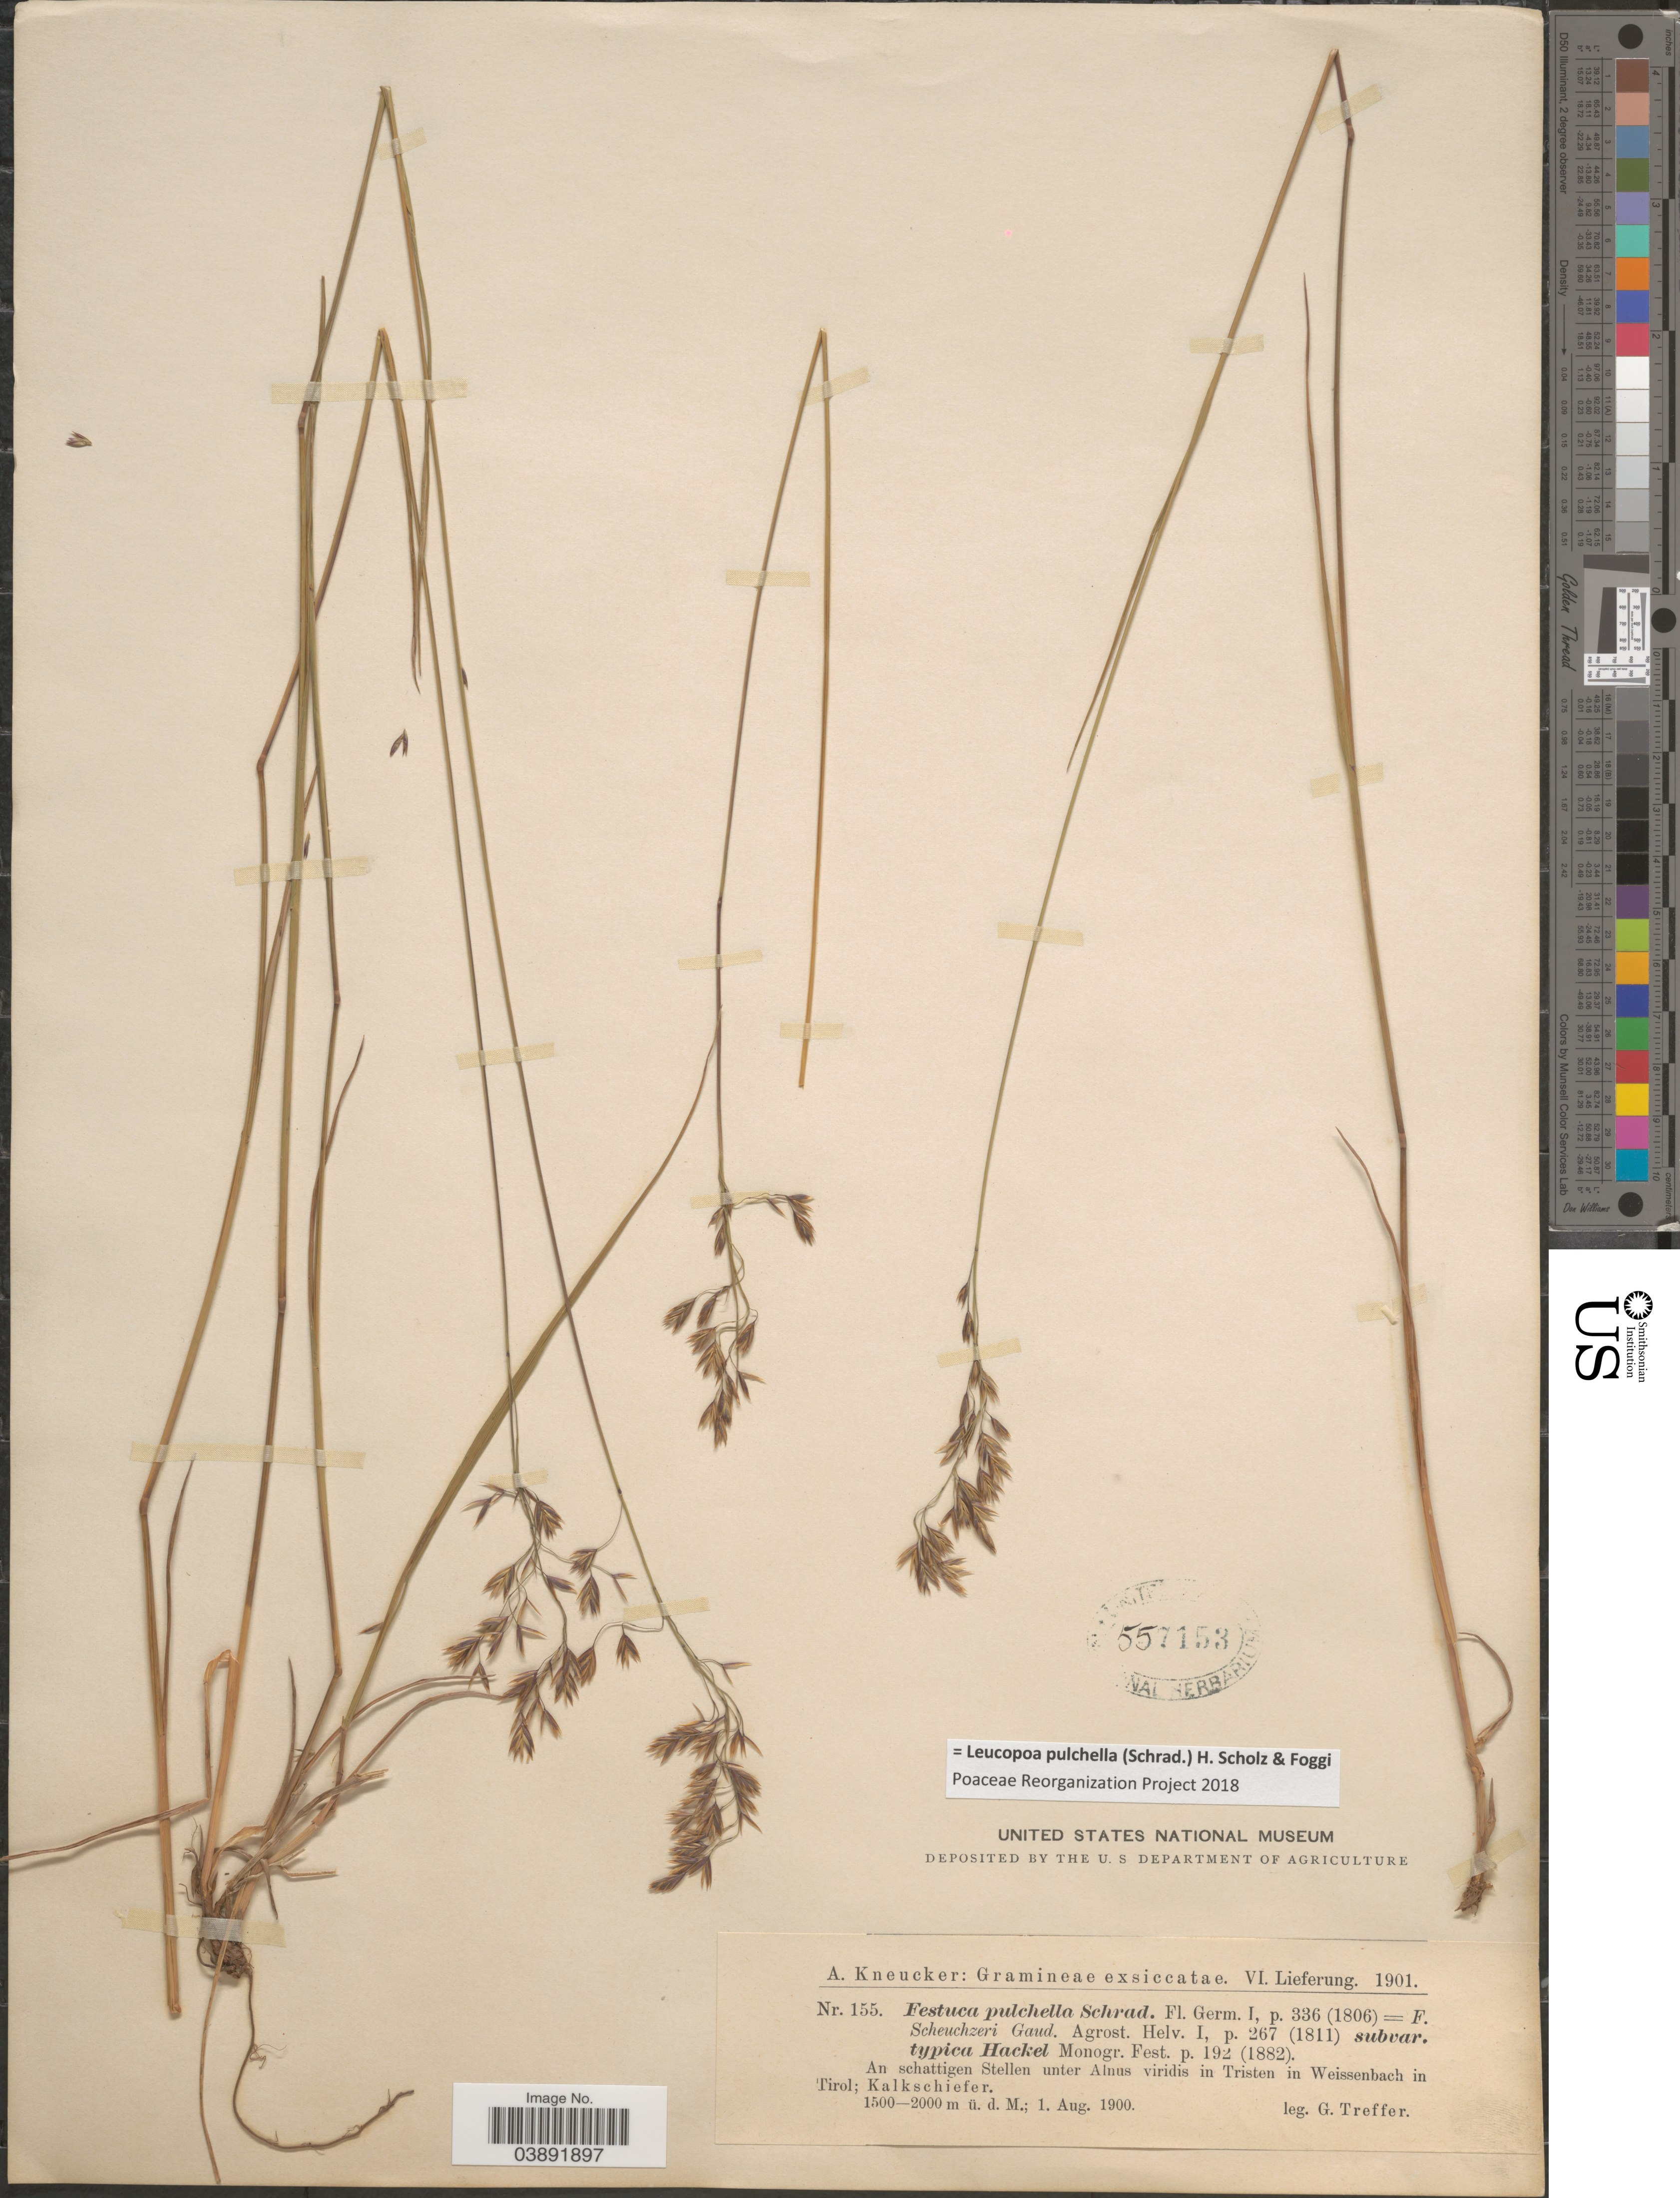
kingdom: Plantae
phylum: Tracheophyta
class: Liliopsida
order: Poales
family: Poaceae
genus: Leucopoa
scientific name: Leucopoa pulchella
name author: (Schrad.) H. Scholz & Foggi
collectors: G. Treffer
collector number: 155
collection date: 1900-08-01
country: Austria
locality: An schattigen Stellen unter Alnus viridis in Tristen in Weissenbach in Tirol.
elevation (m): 1500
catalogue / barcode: US 557153